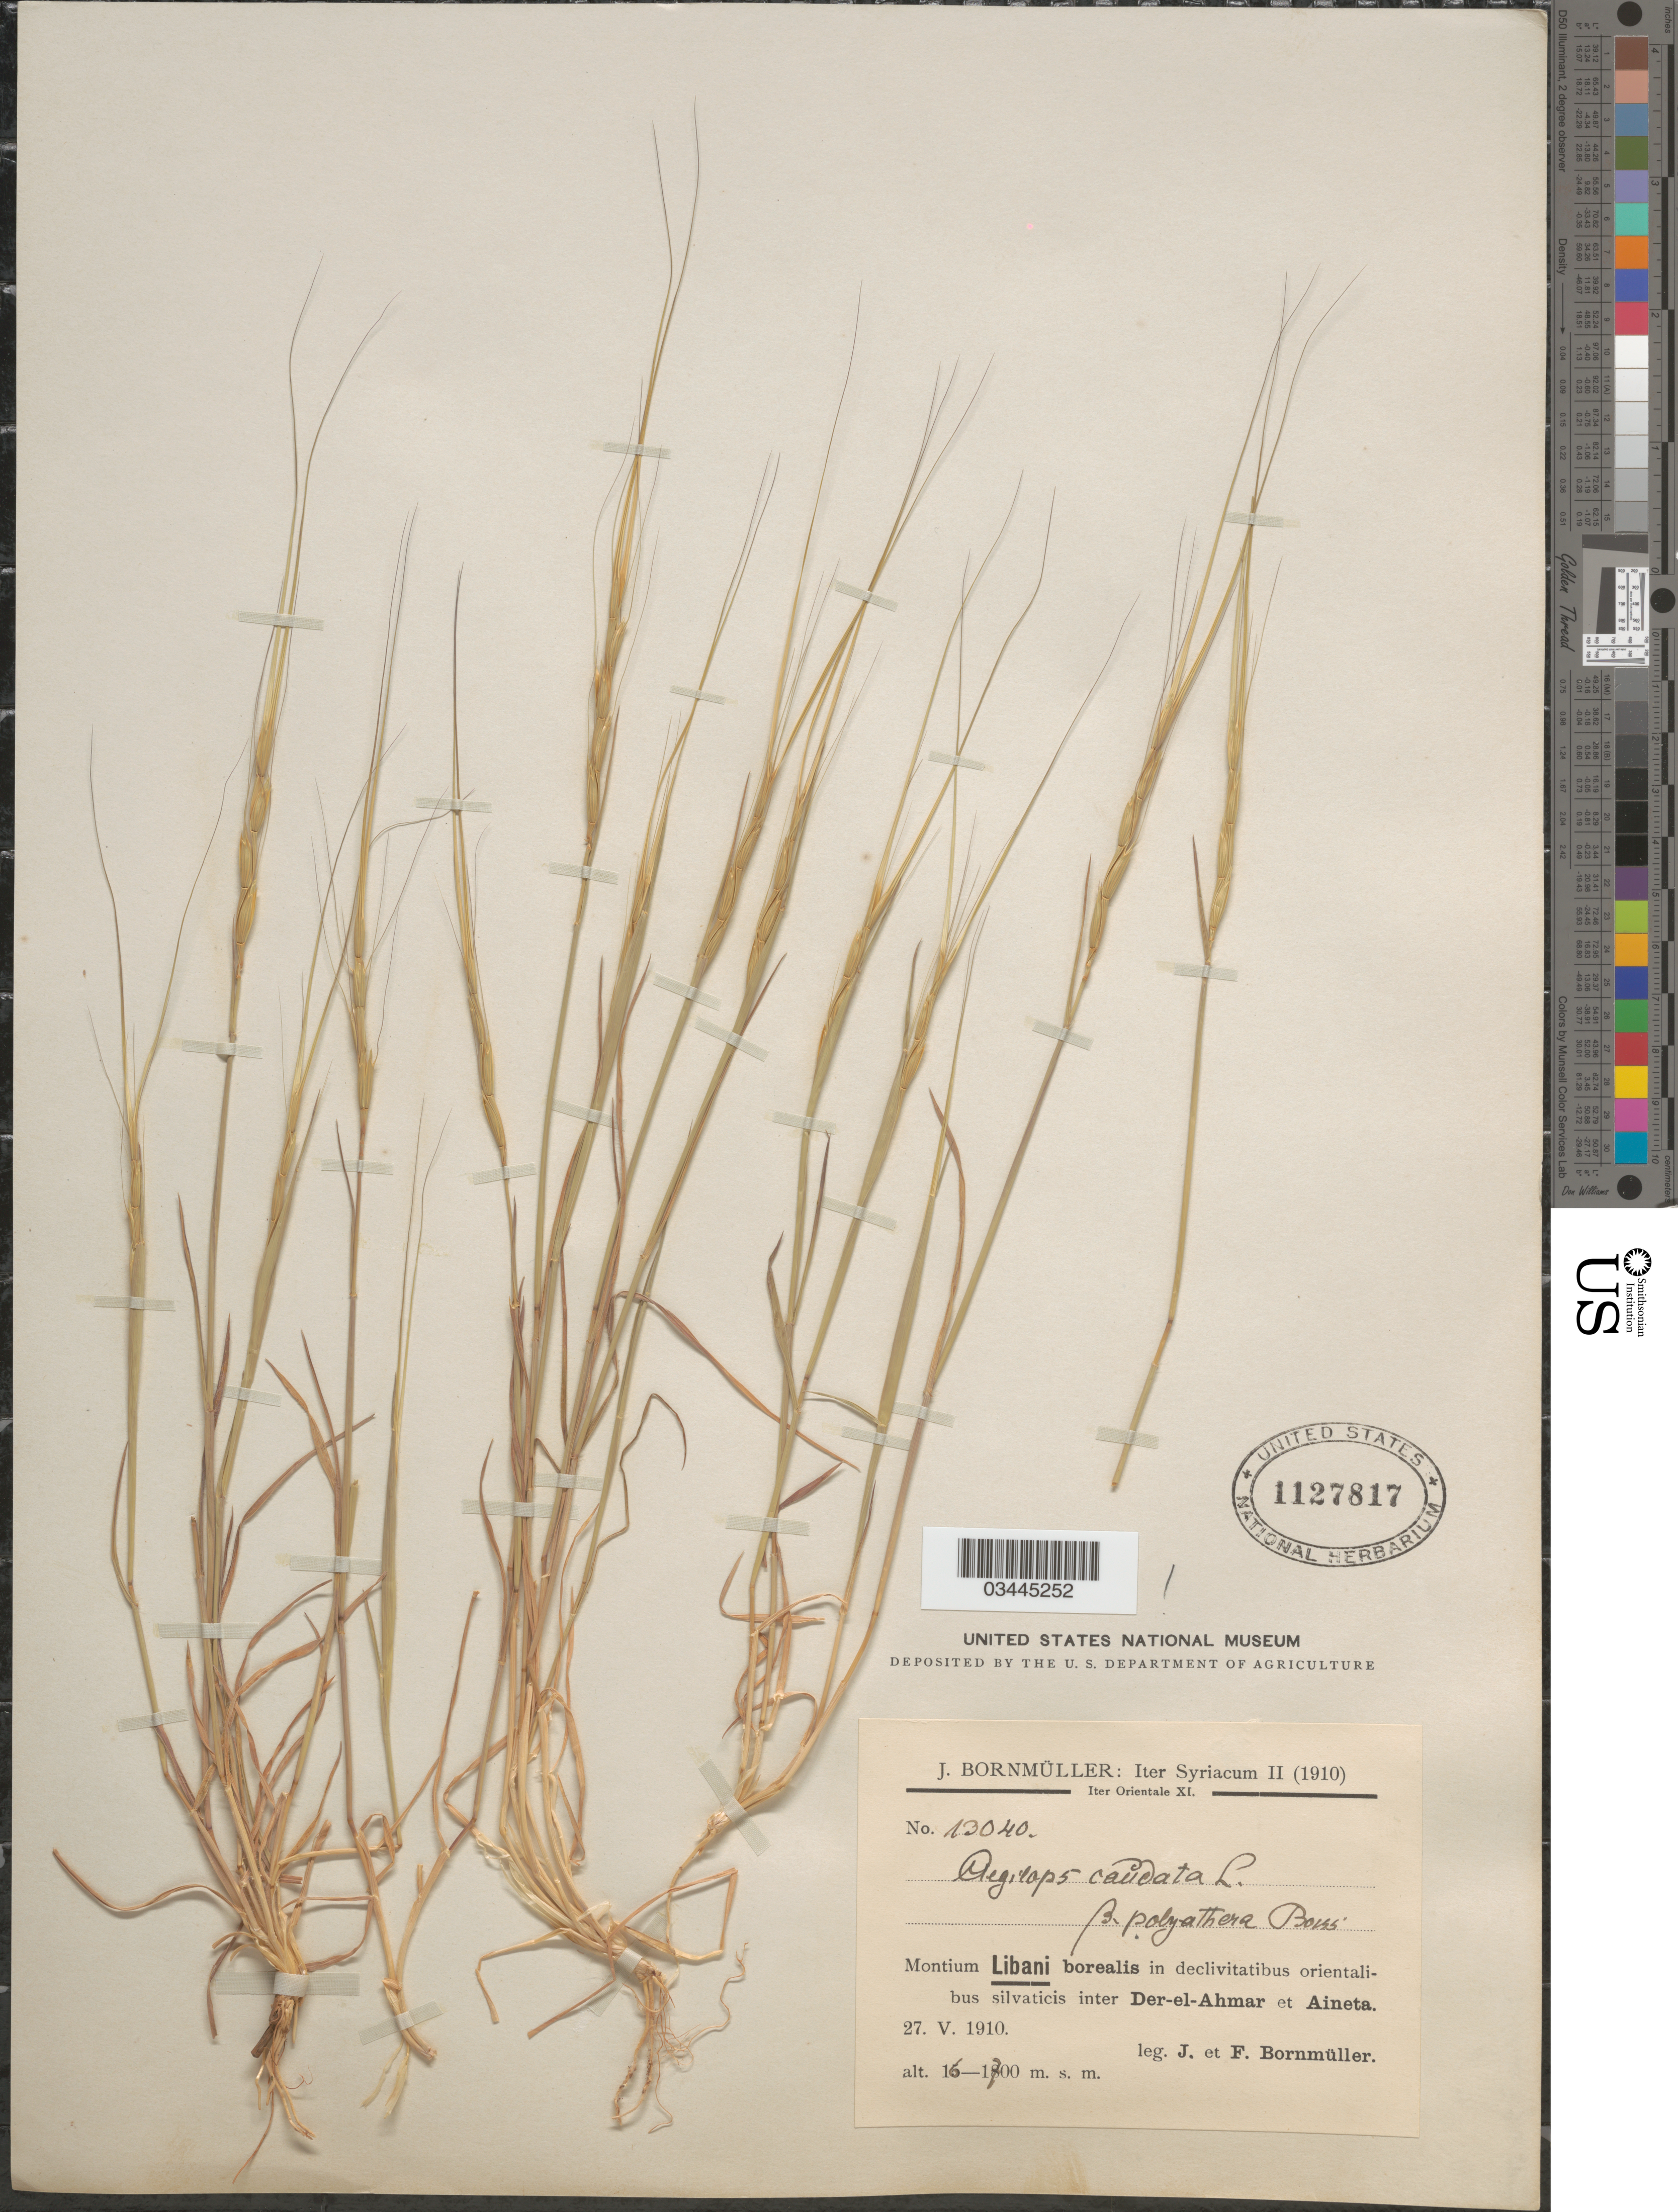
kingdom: Plantae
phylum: Tracheophyta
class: Liliopsida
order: Poales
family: Poaceae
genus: Aegilops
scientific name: Aegilops caudata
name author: L.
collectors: J. Bornmüller & F. Bornmüller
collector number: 13040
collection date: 1910-05-27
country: Syria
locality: Iter Syriacum II (1910). Iter Orientale XI. Montium Libani borealis in declivitatibus orientalibus silvaticis inter Der-el-Ahmar et Aineta.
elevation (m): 1600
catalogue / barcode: US 1127817